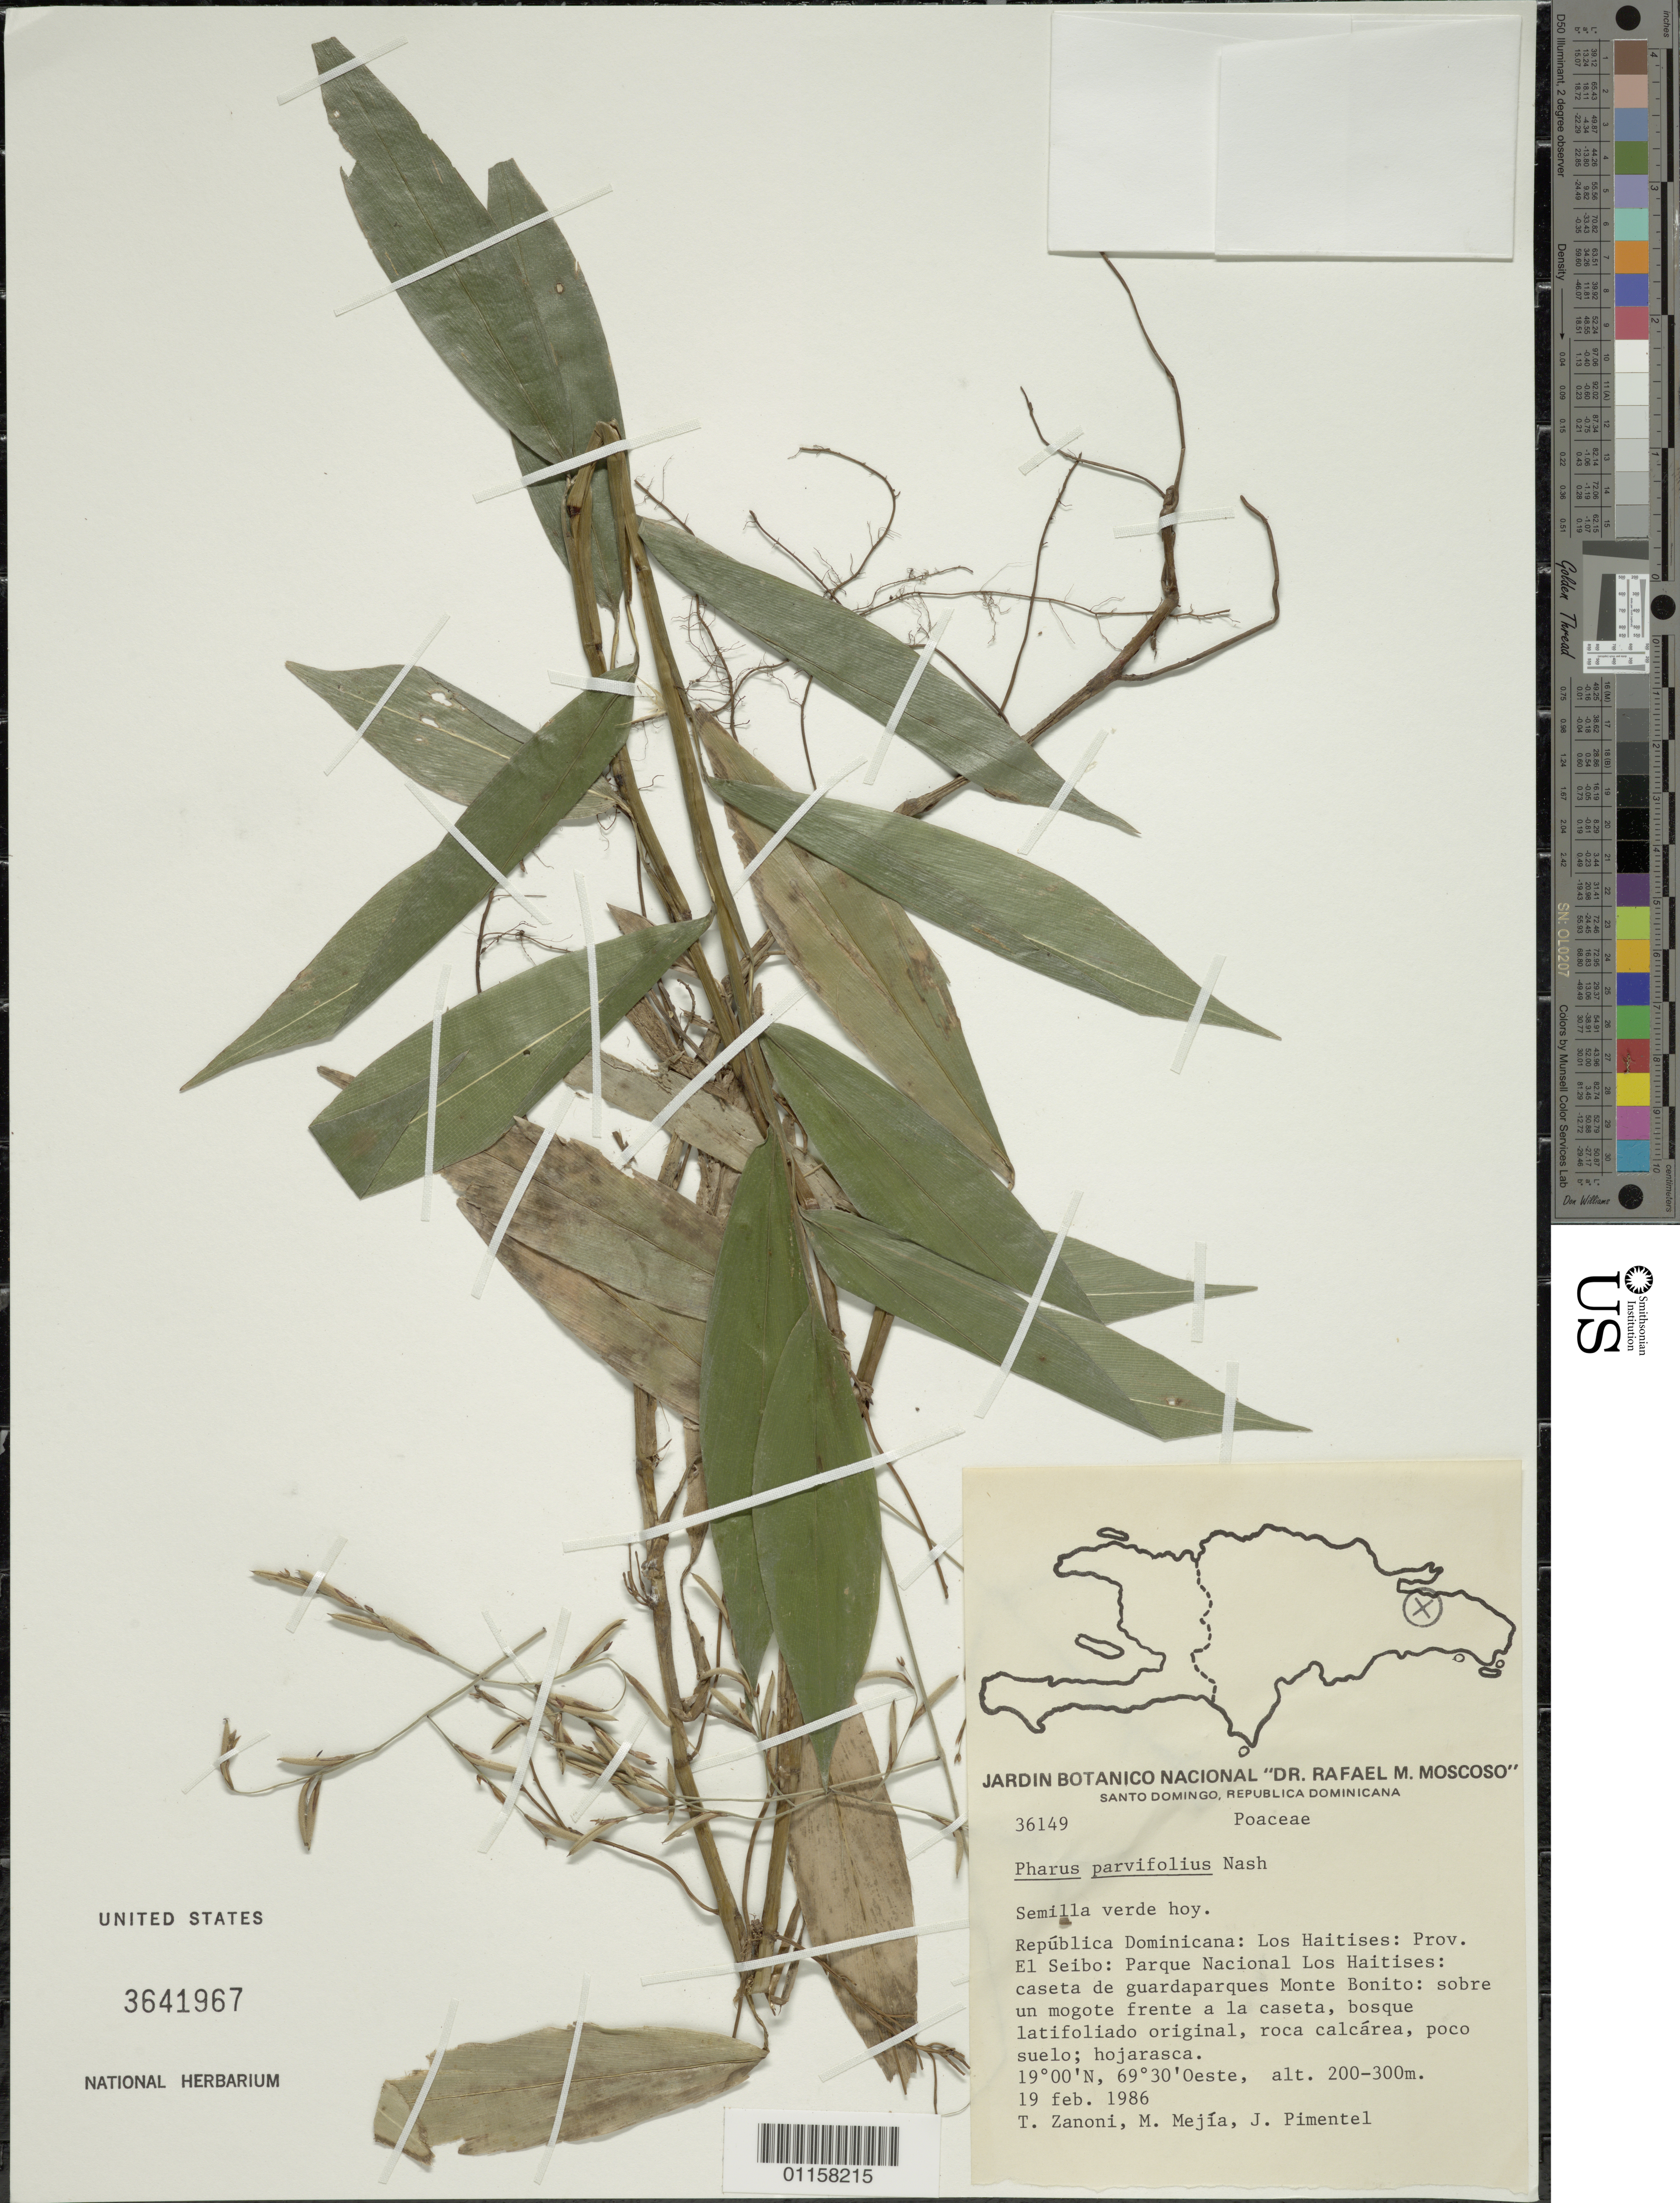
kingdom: Plantae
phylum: Tracheophyta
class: Liliopsida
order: Poales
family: Poaceae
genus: Pharus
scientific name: Pharus parvifolius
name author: Nash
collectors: T. A. Zanoni, M. Mejia & J. Pimentel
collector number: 36149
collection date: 1986-02-19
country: Dominican Republic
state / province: El Seíbo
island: Hispaniola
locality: Los Haitises; Parque Nacional Los Haitises, caseta de guardaparques Monte Bonito.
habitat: Sobre un mogote frente a la caseta, bosque latifoliado original, roca calcárea, poco suelo; hojarasca.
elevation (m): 200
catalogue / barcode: US 3641967